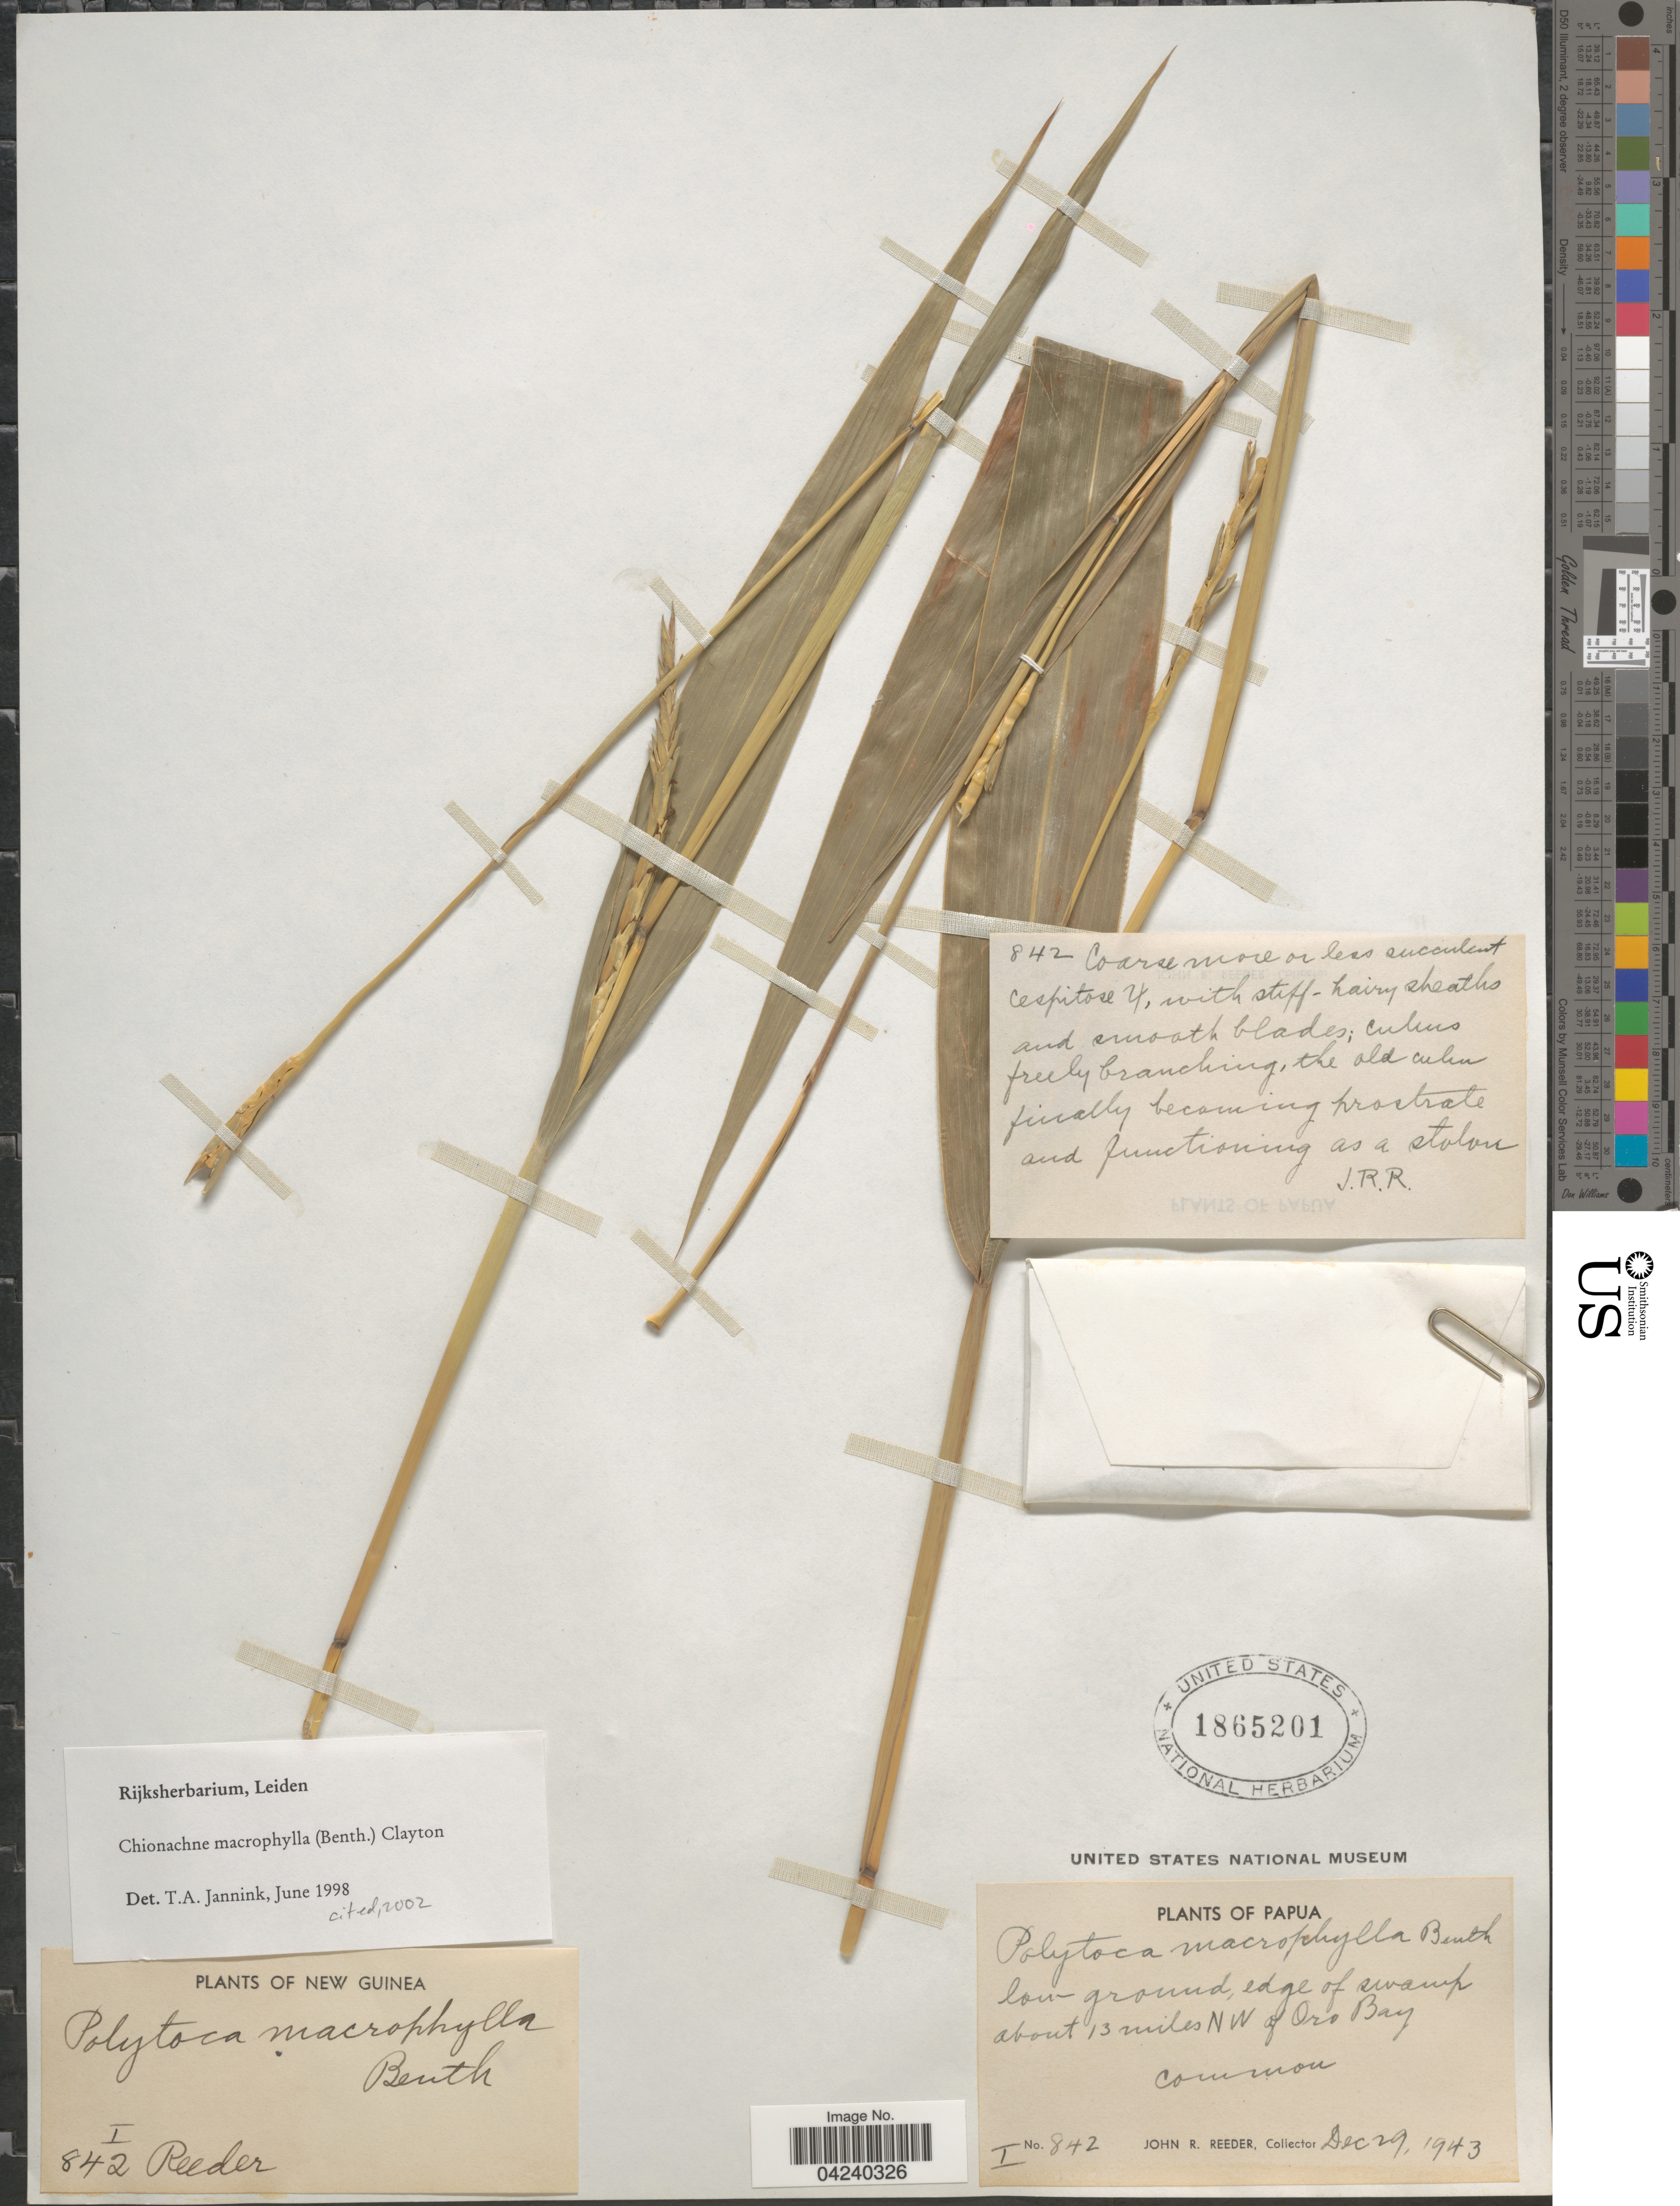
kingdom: Plantae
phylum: Tracheophyta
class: Liliopsida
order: Poales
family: Poaceae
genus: Chionachne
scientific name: Chionachne macrophylla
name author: (Benth.) Clayton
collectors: J. R. Reeder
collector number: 842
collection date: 1943-12-29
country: Papua New Guinea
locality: New Guinea. Low ground, edge of swamp. About 13 miles N.W. of Oro Bay.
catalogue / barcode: US 1865201